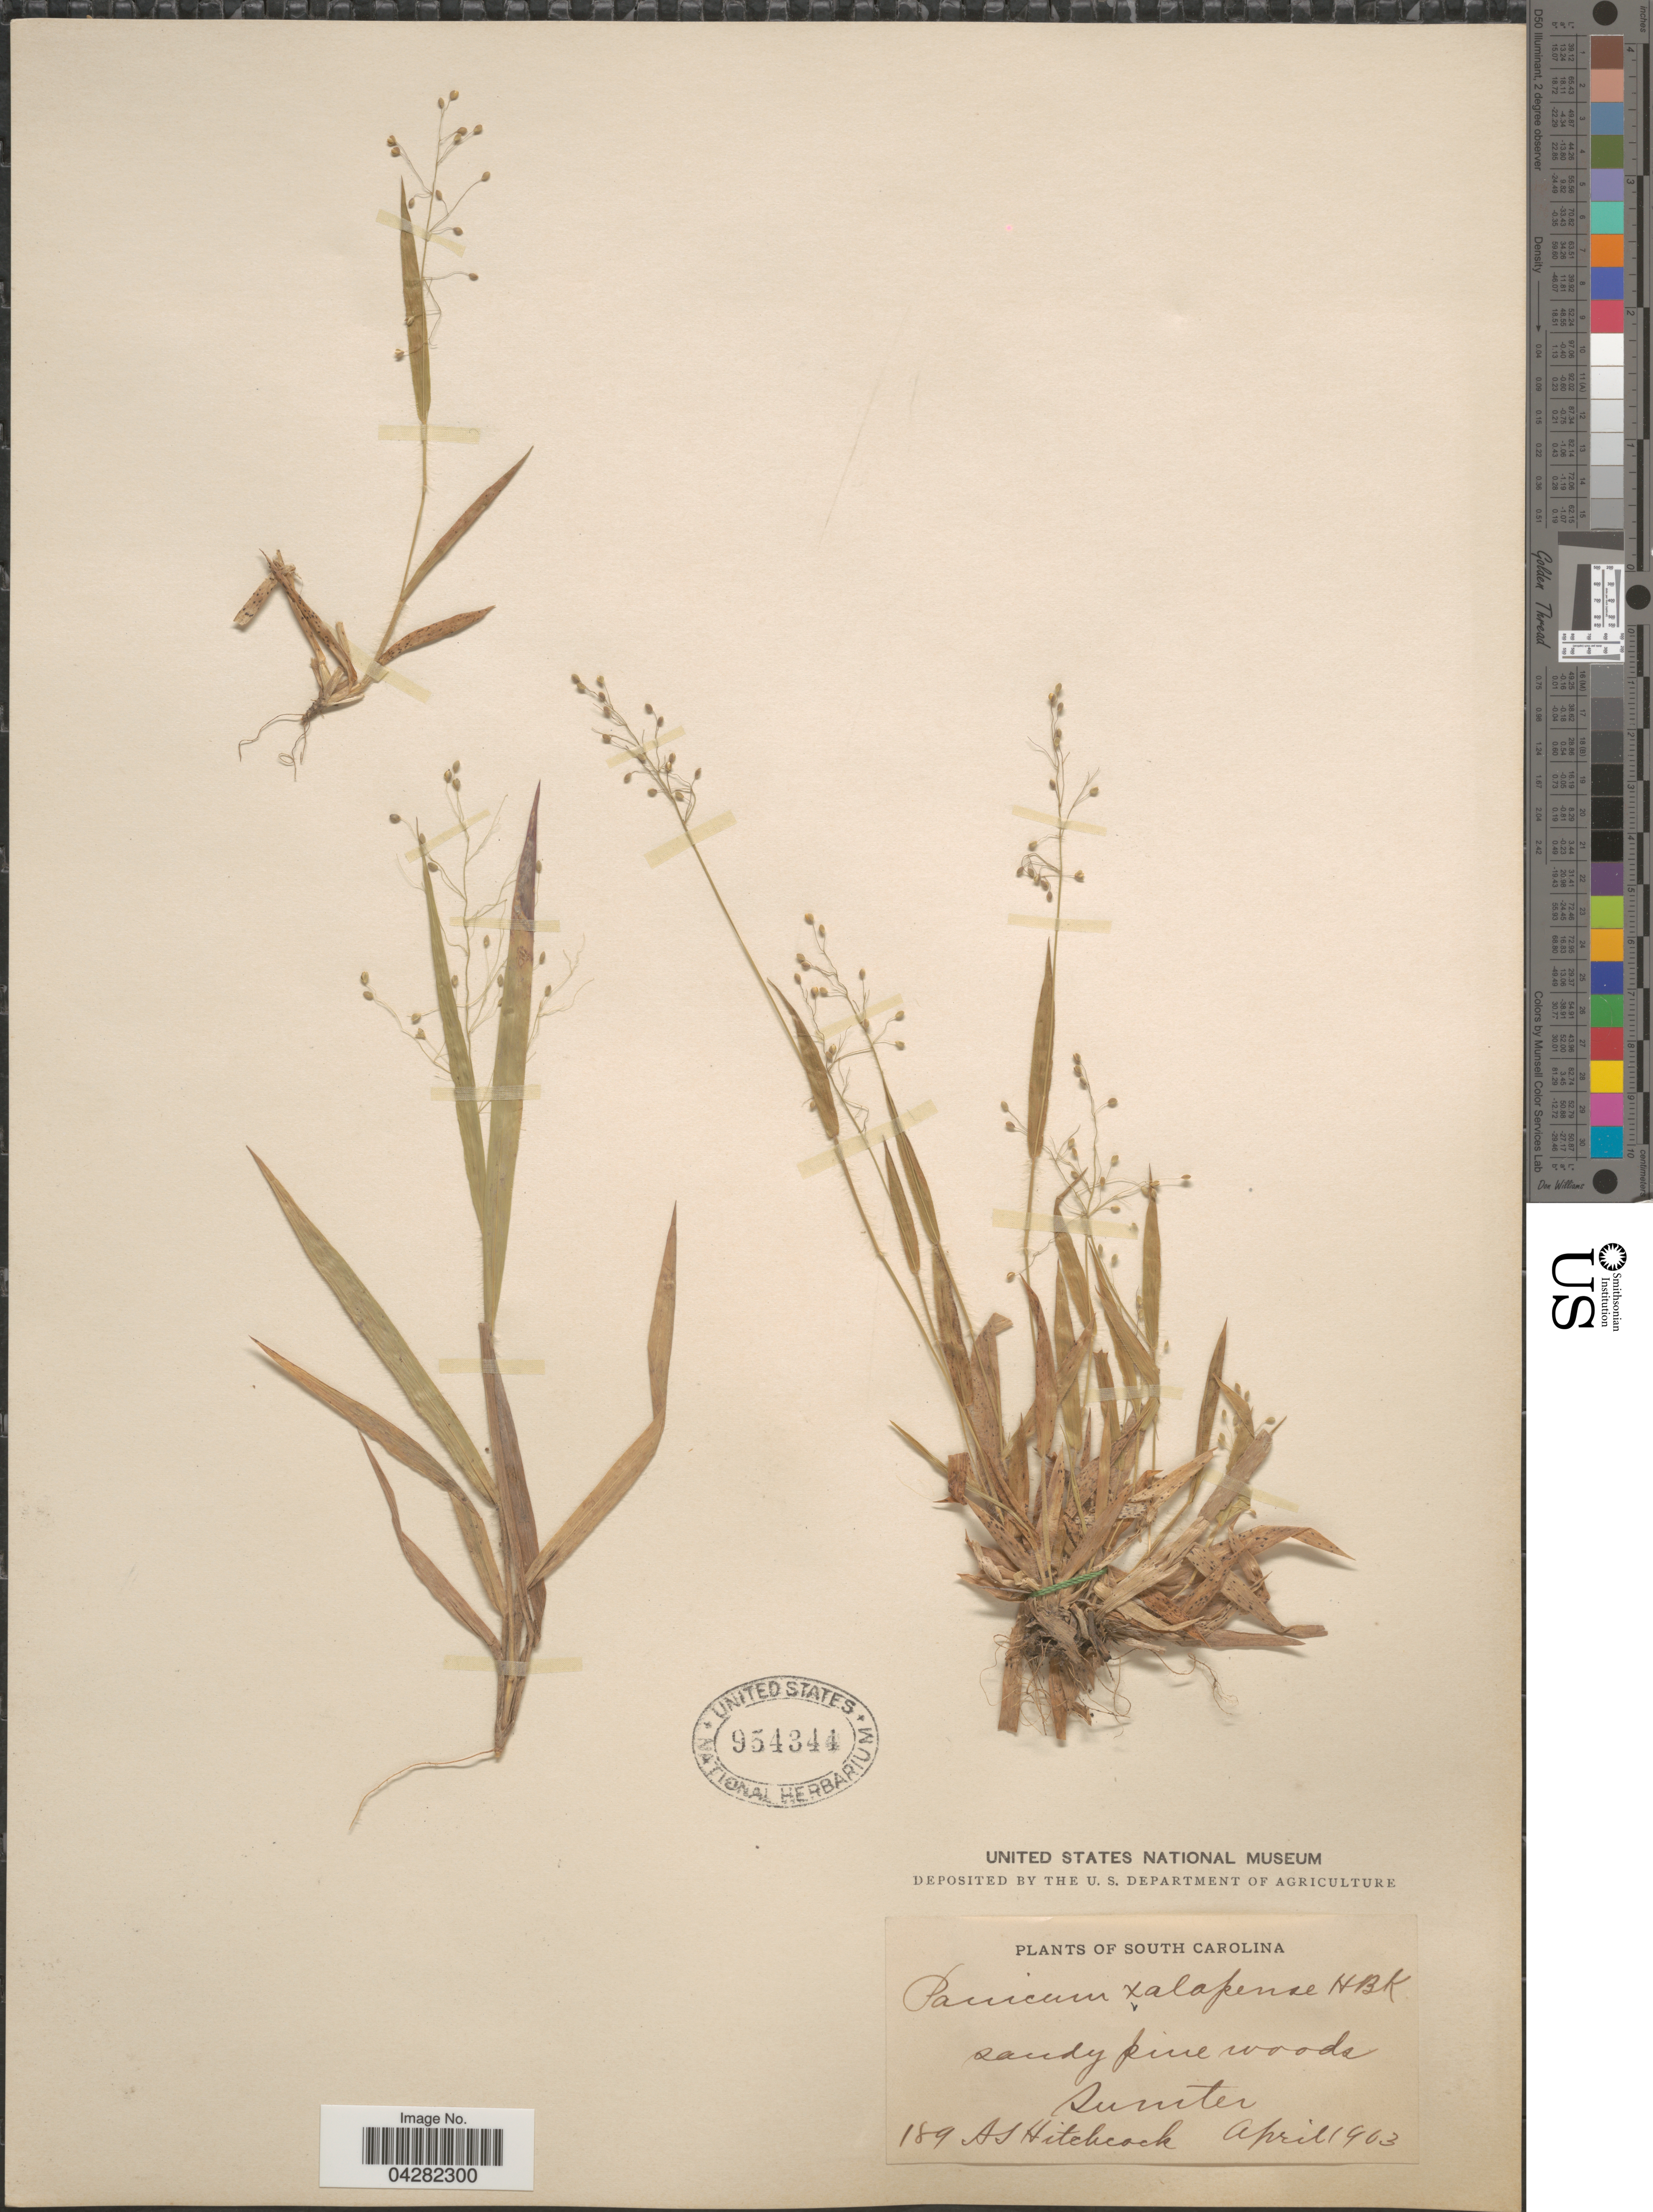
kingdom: Plantae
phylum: Tracheophyta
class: Liliopsida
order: Poales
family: Poaceae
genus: Dichanthelium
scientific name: Dichanthelium laxiflorum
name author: (Lam.) Gould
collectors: A. S. Hitchcock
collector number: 189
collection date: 1903-04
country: United States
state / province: South Carolina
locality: Sandy pine woods Sumter.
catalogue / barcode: US 954344